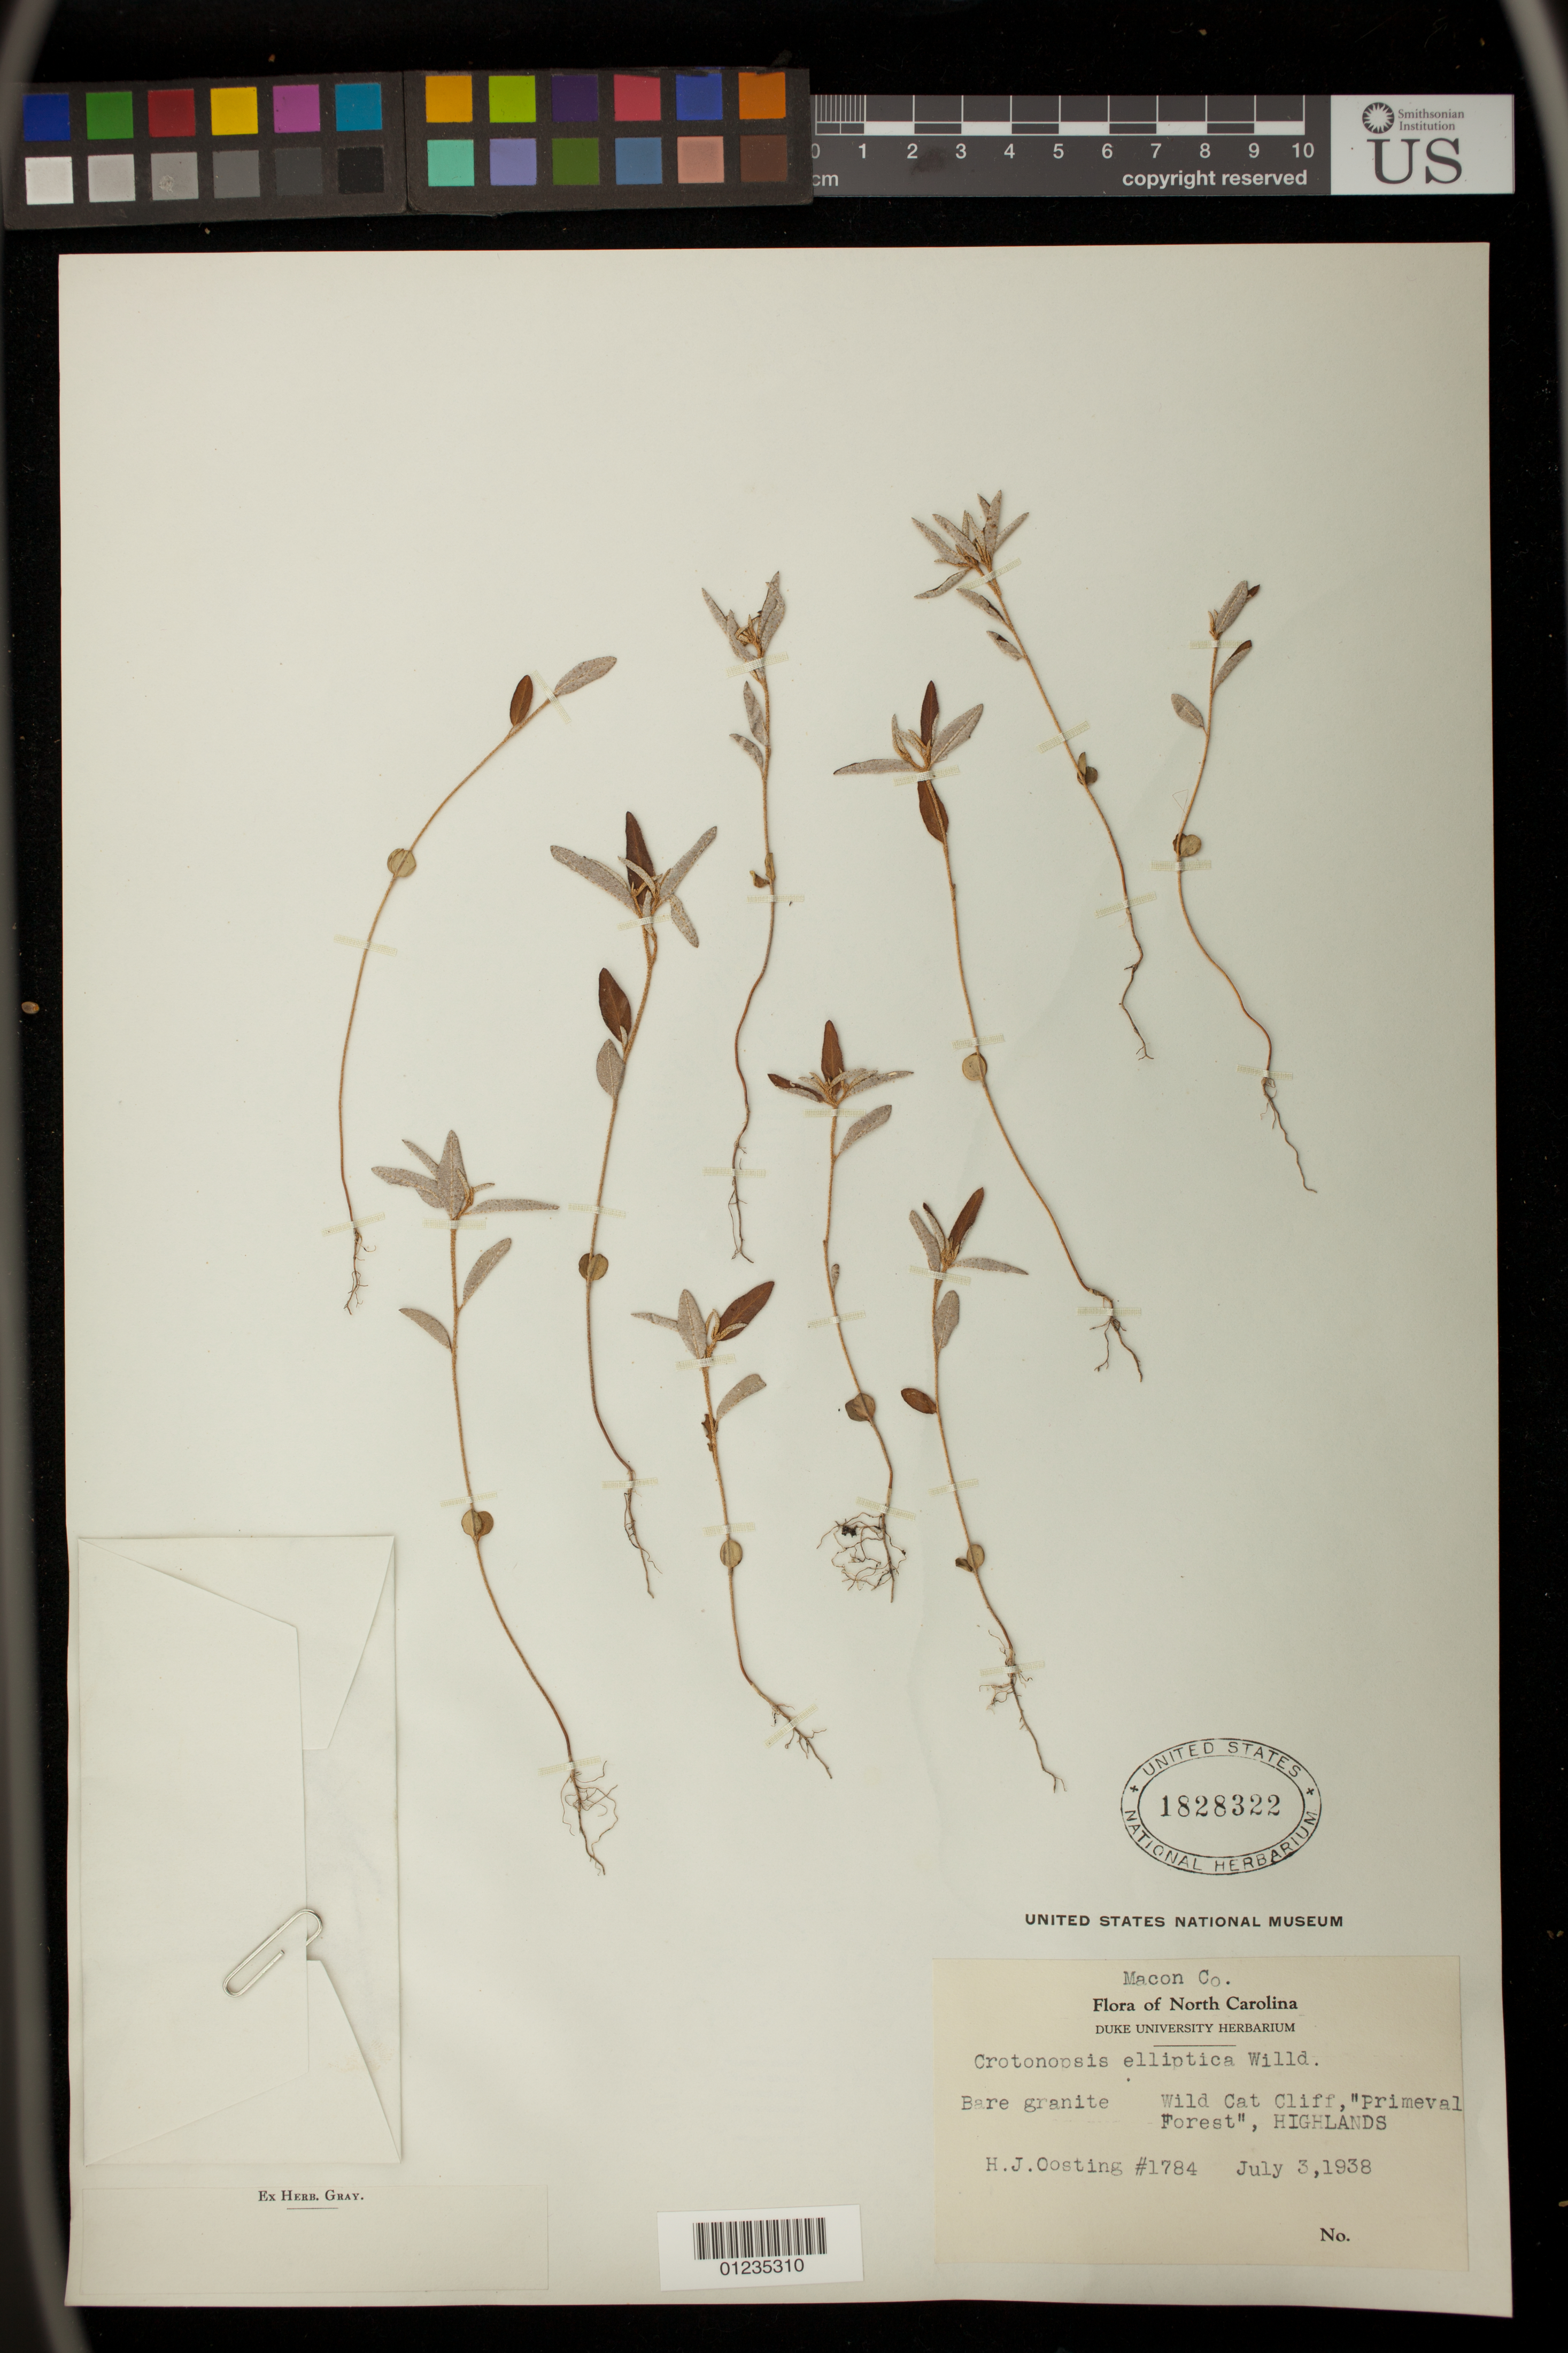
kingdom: Plantae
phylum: Tracheophyta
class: Magnoliopsida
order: Malpighiales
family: Euphorbiaceae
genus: Crotonopsis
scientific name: Crotonopsis elliptica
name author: Willd.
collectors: H. Oosting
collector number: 1784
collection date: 1938-07-03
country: United States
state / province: North Carolina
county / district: Macon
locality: Wild Cat Cliff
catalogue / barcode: US 1828322